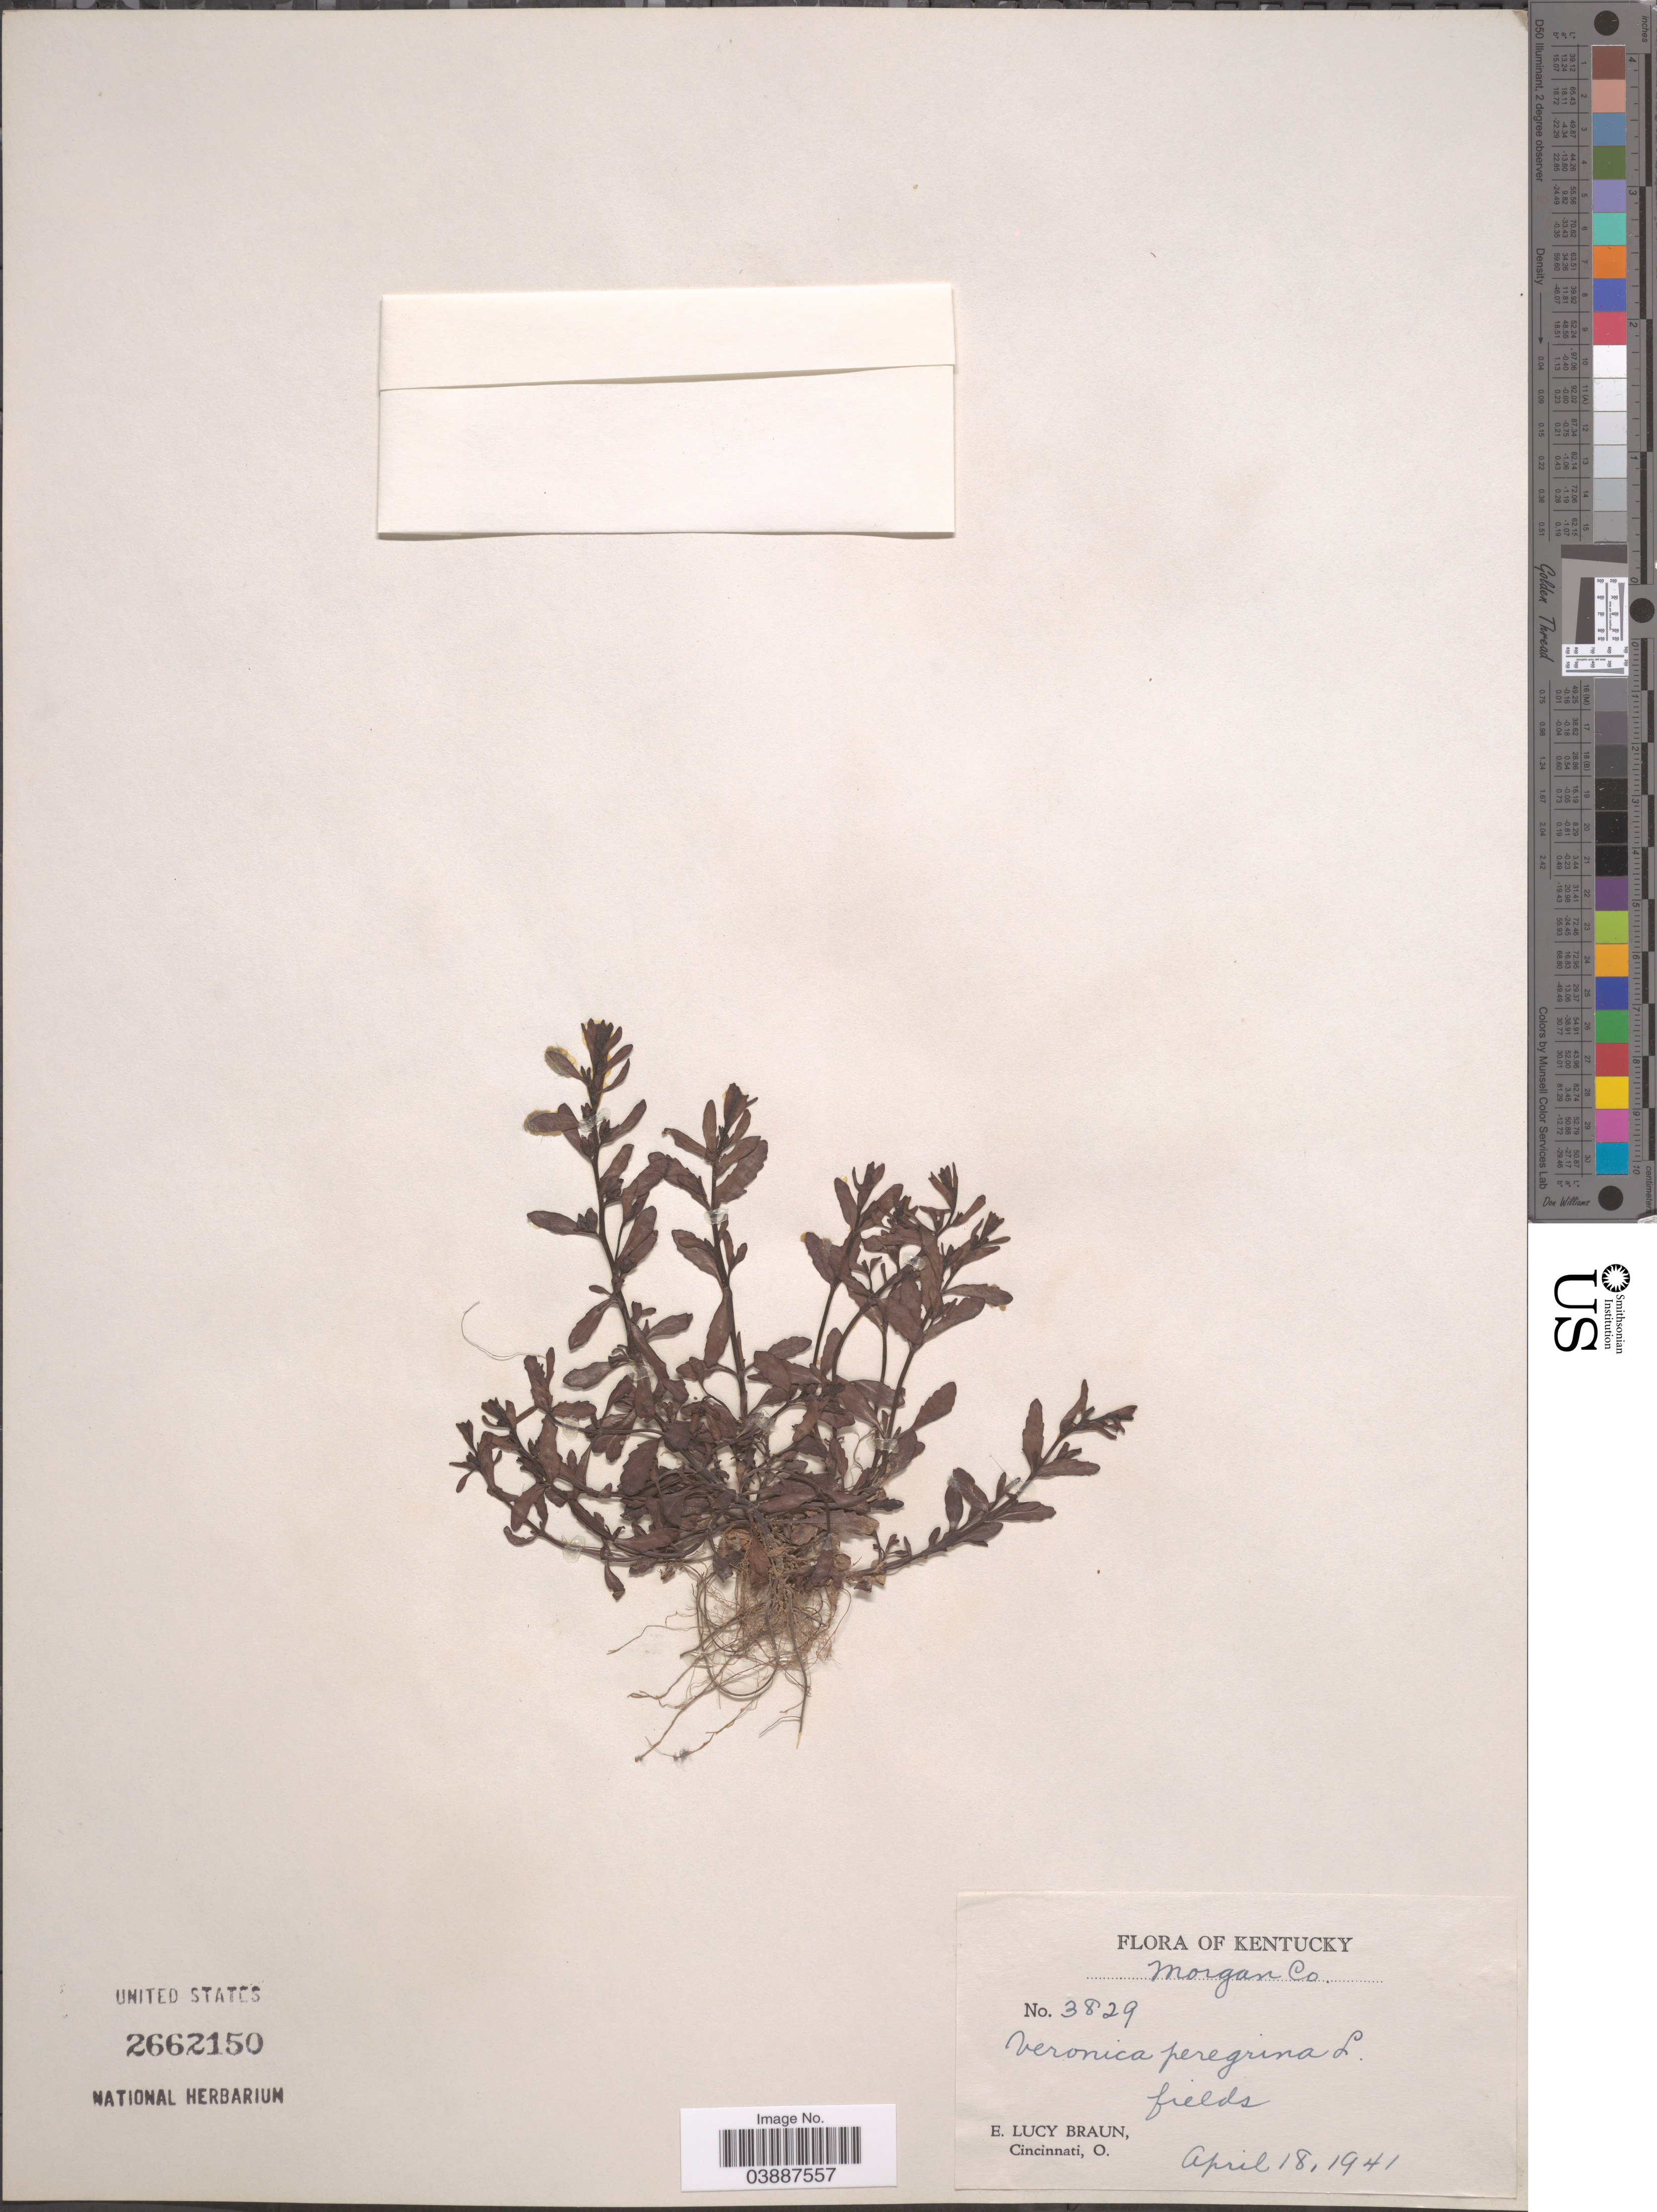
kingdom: Plantae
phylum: Tracheophyta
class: Magnoliopsida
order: Lamiales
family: Plantaginaceae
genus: Veronica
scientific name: Veronica peregrina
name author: L.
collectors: E. L. Braun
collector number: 3829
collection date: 1941-04-18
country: United States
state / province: Kentucky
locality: Morgan Co.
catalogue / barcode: US 2662150